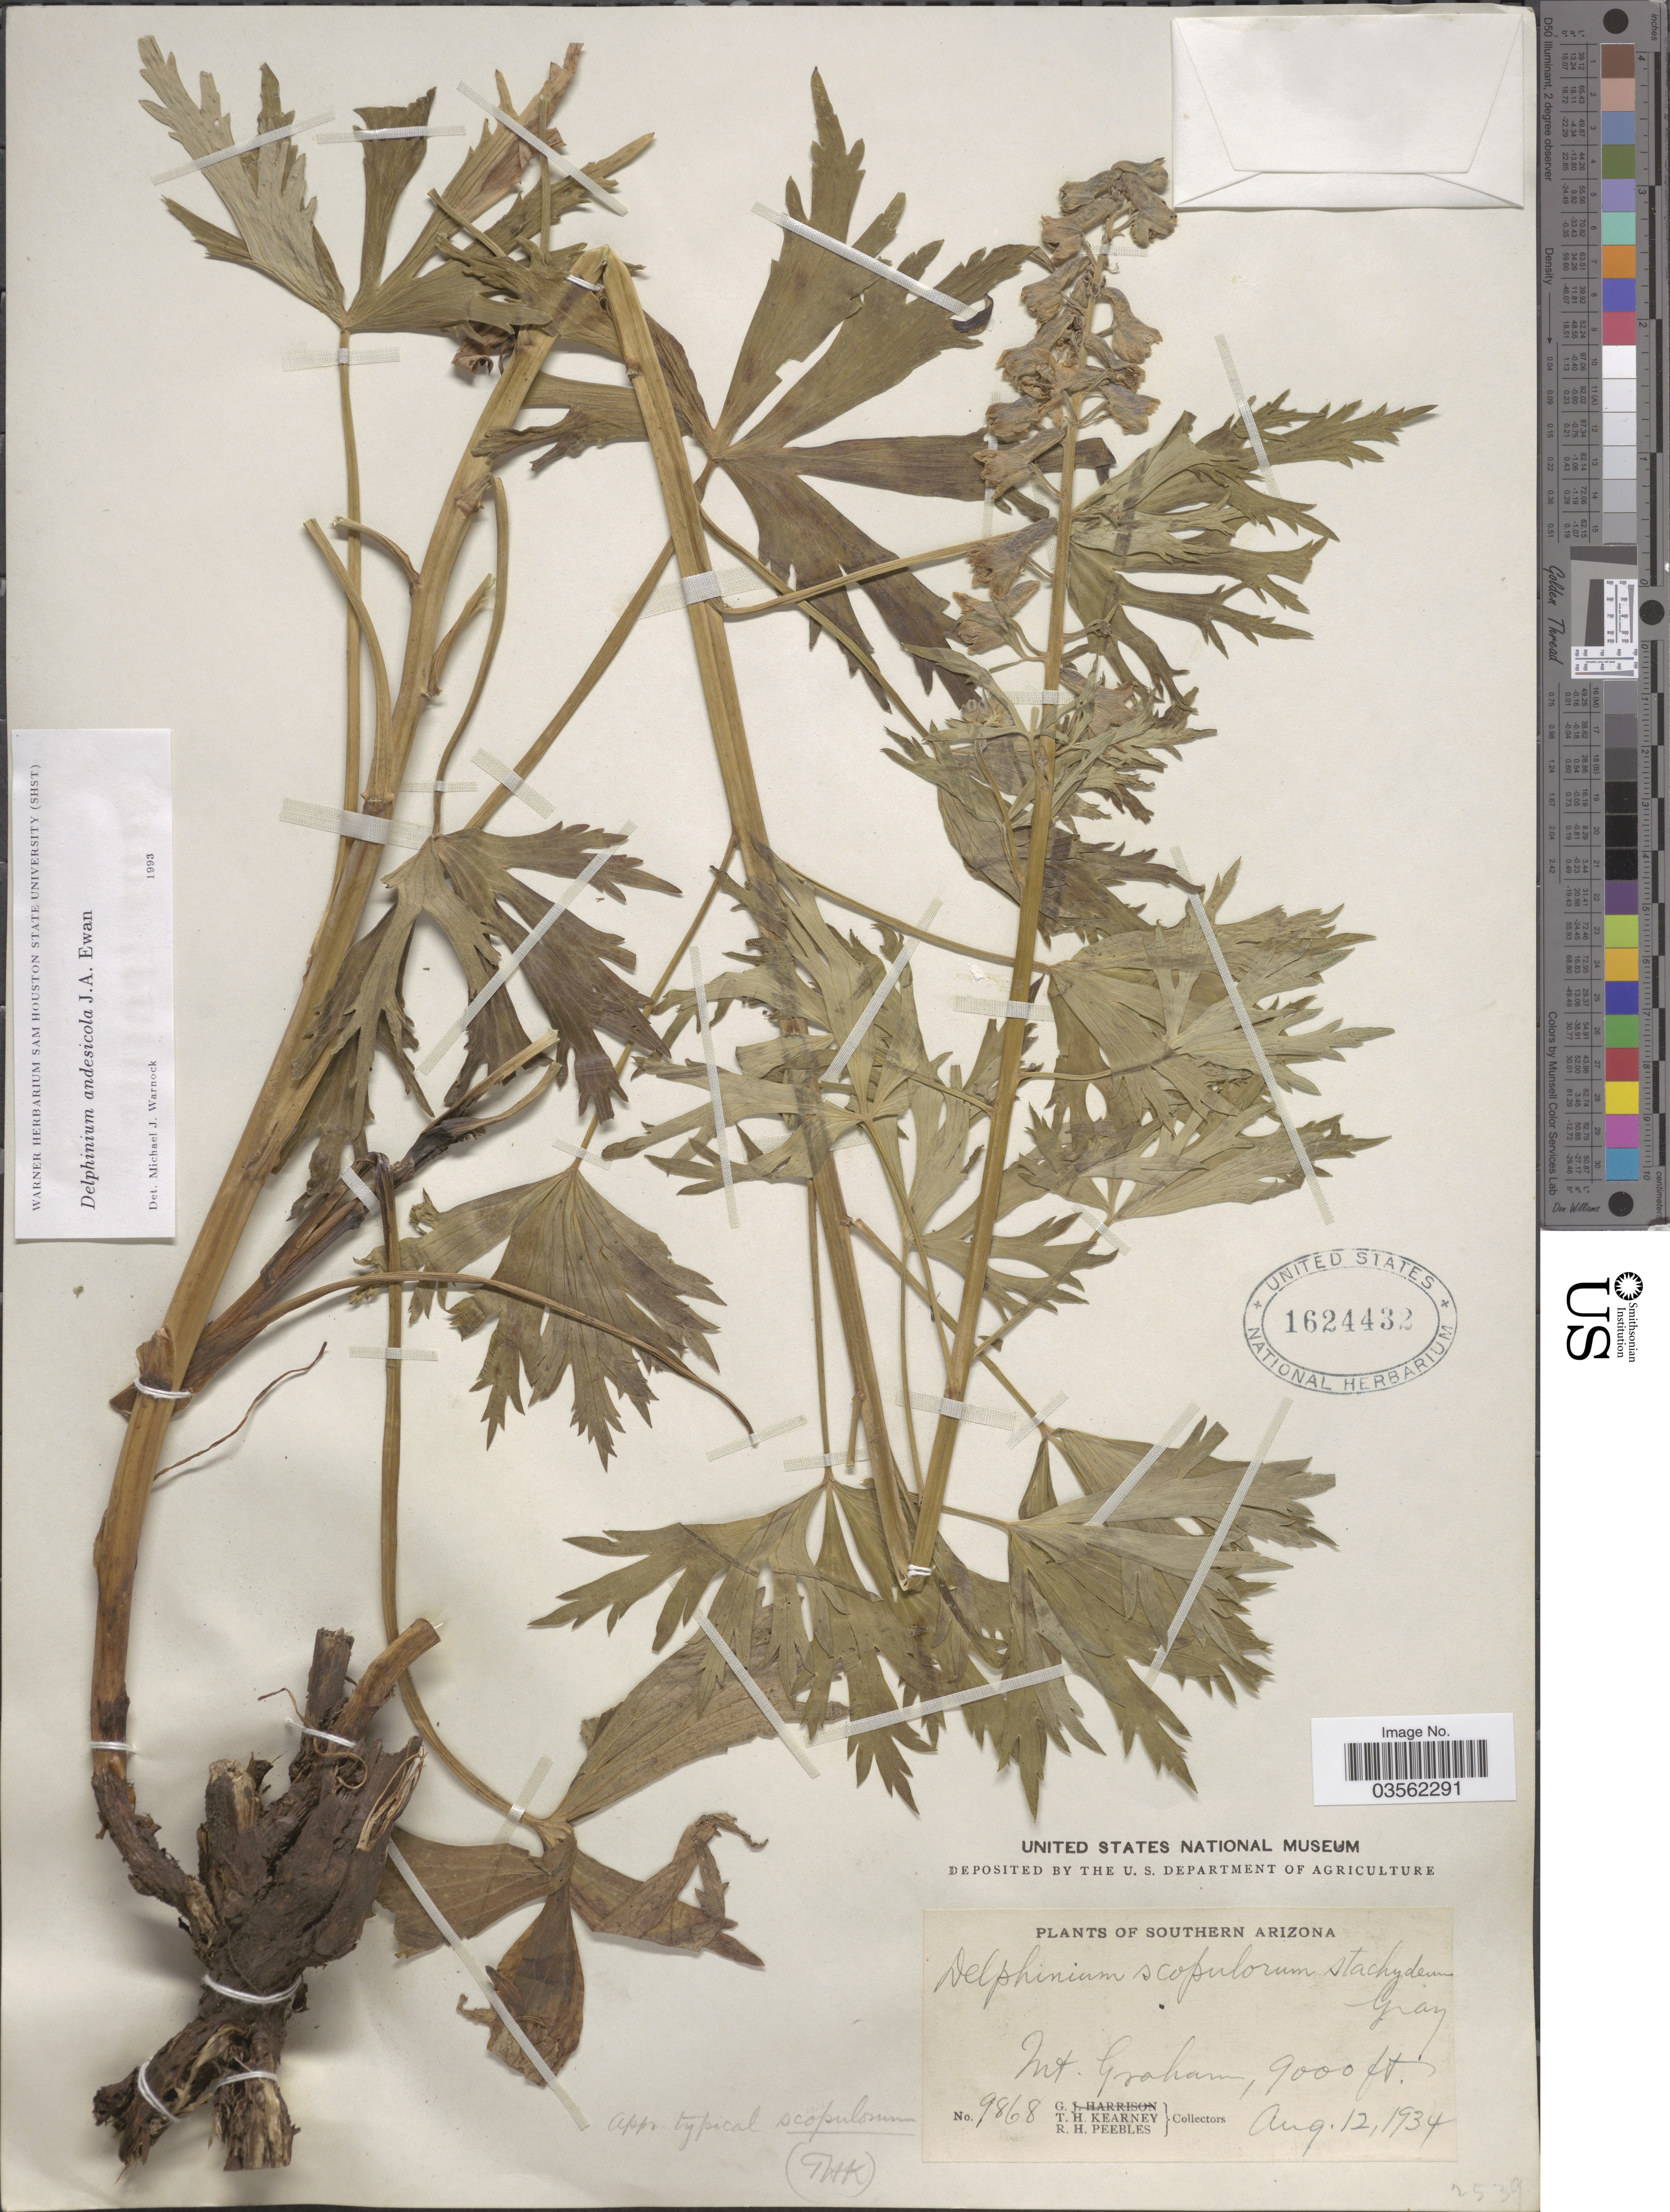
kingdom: Plantae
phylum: Tracheophyta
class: Magnoliopsida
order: Ranunculales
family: Ranunculaceae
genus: Delphinium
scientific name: Delphinium andesicola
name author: Ewan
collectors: T. H. Kearney & R. H. Peebles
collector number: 9868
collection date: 1934-08-12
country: United States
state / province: Arizona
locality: Southern Arizona. Mt. Graham.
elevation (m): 2743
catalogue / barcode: US 1624432